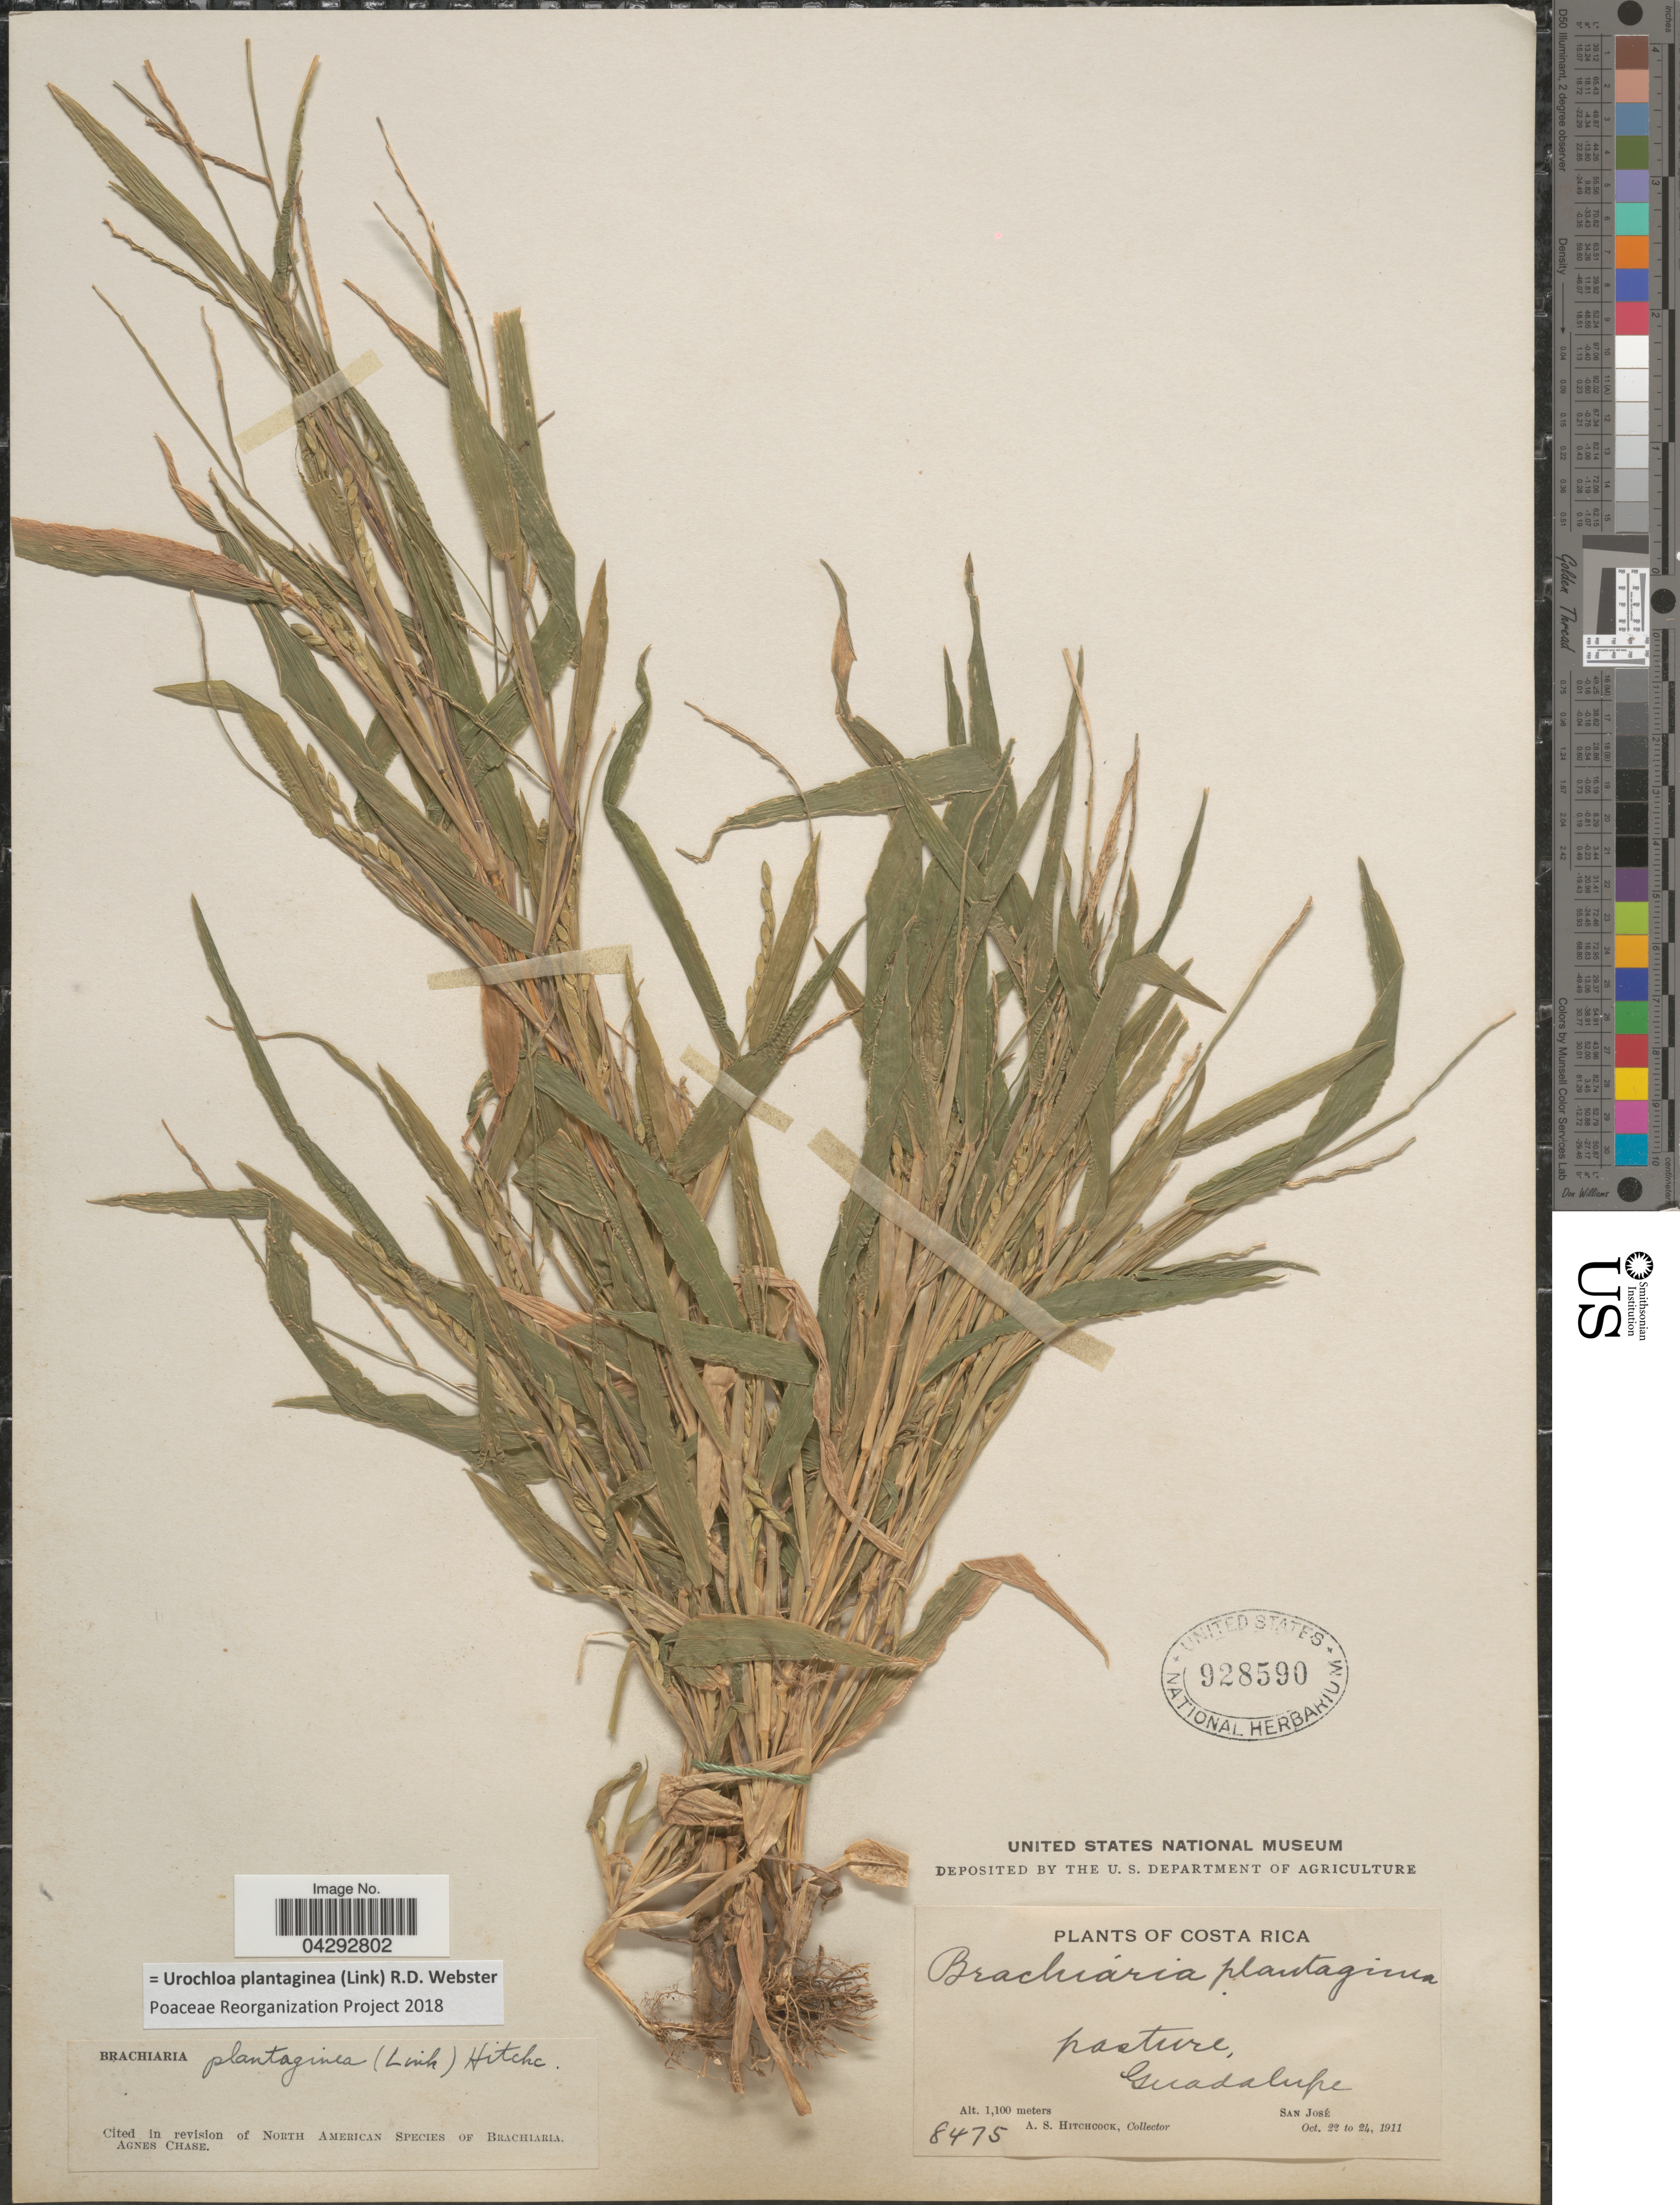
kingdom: Plantae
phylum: Tracheophyta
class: Liliopsida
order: Poales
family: Poaceae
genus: Urochloa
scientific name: Urochloa plantaginea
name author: (Link) R.D. Webster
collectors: A. S. Hitchcock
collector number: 8475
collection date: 1911-10-22/1911-10-24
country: Costa Rica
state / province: San José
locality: Pasture, Guadalupe.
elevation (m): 1100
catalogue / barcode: US 928590